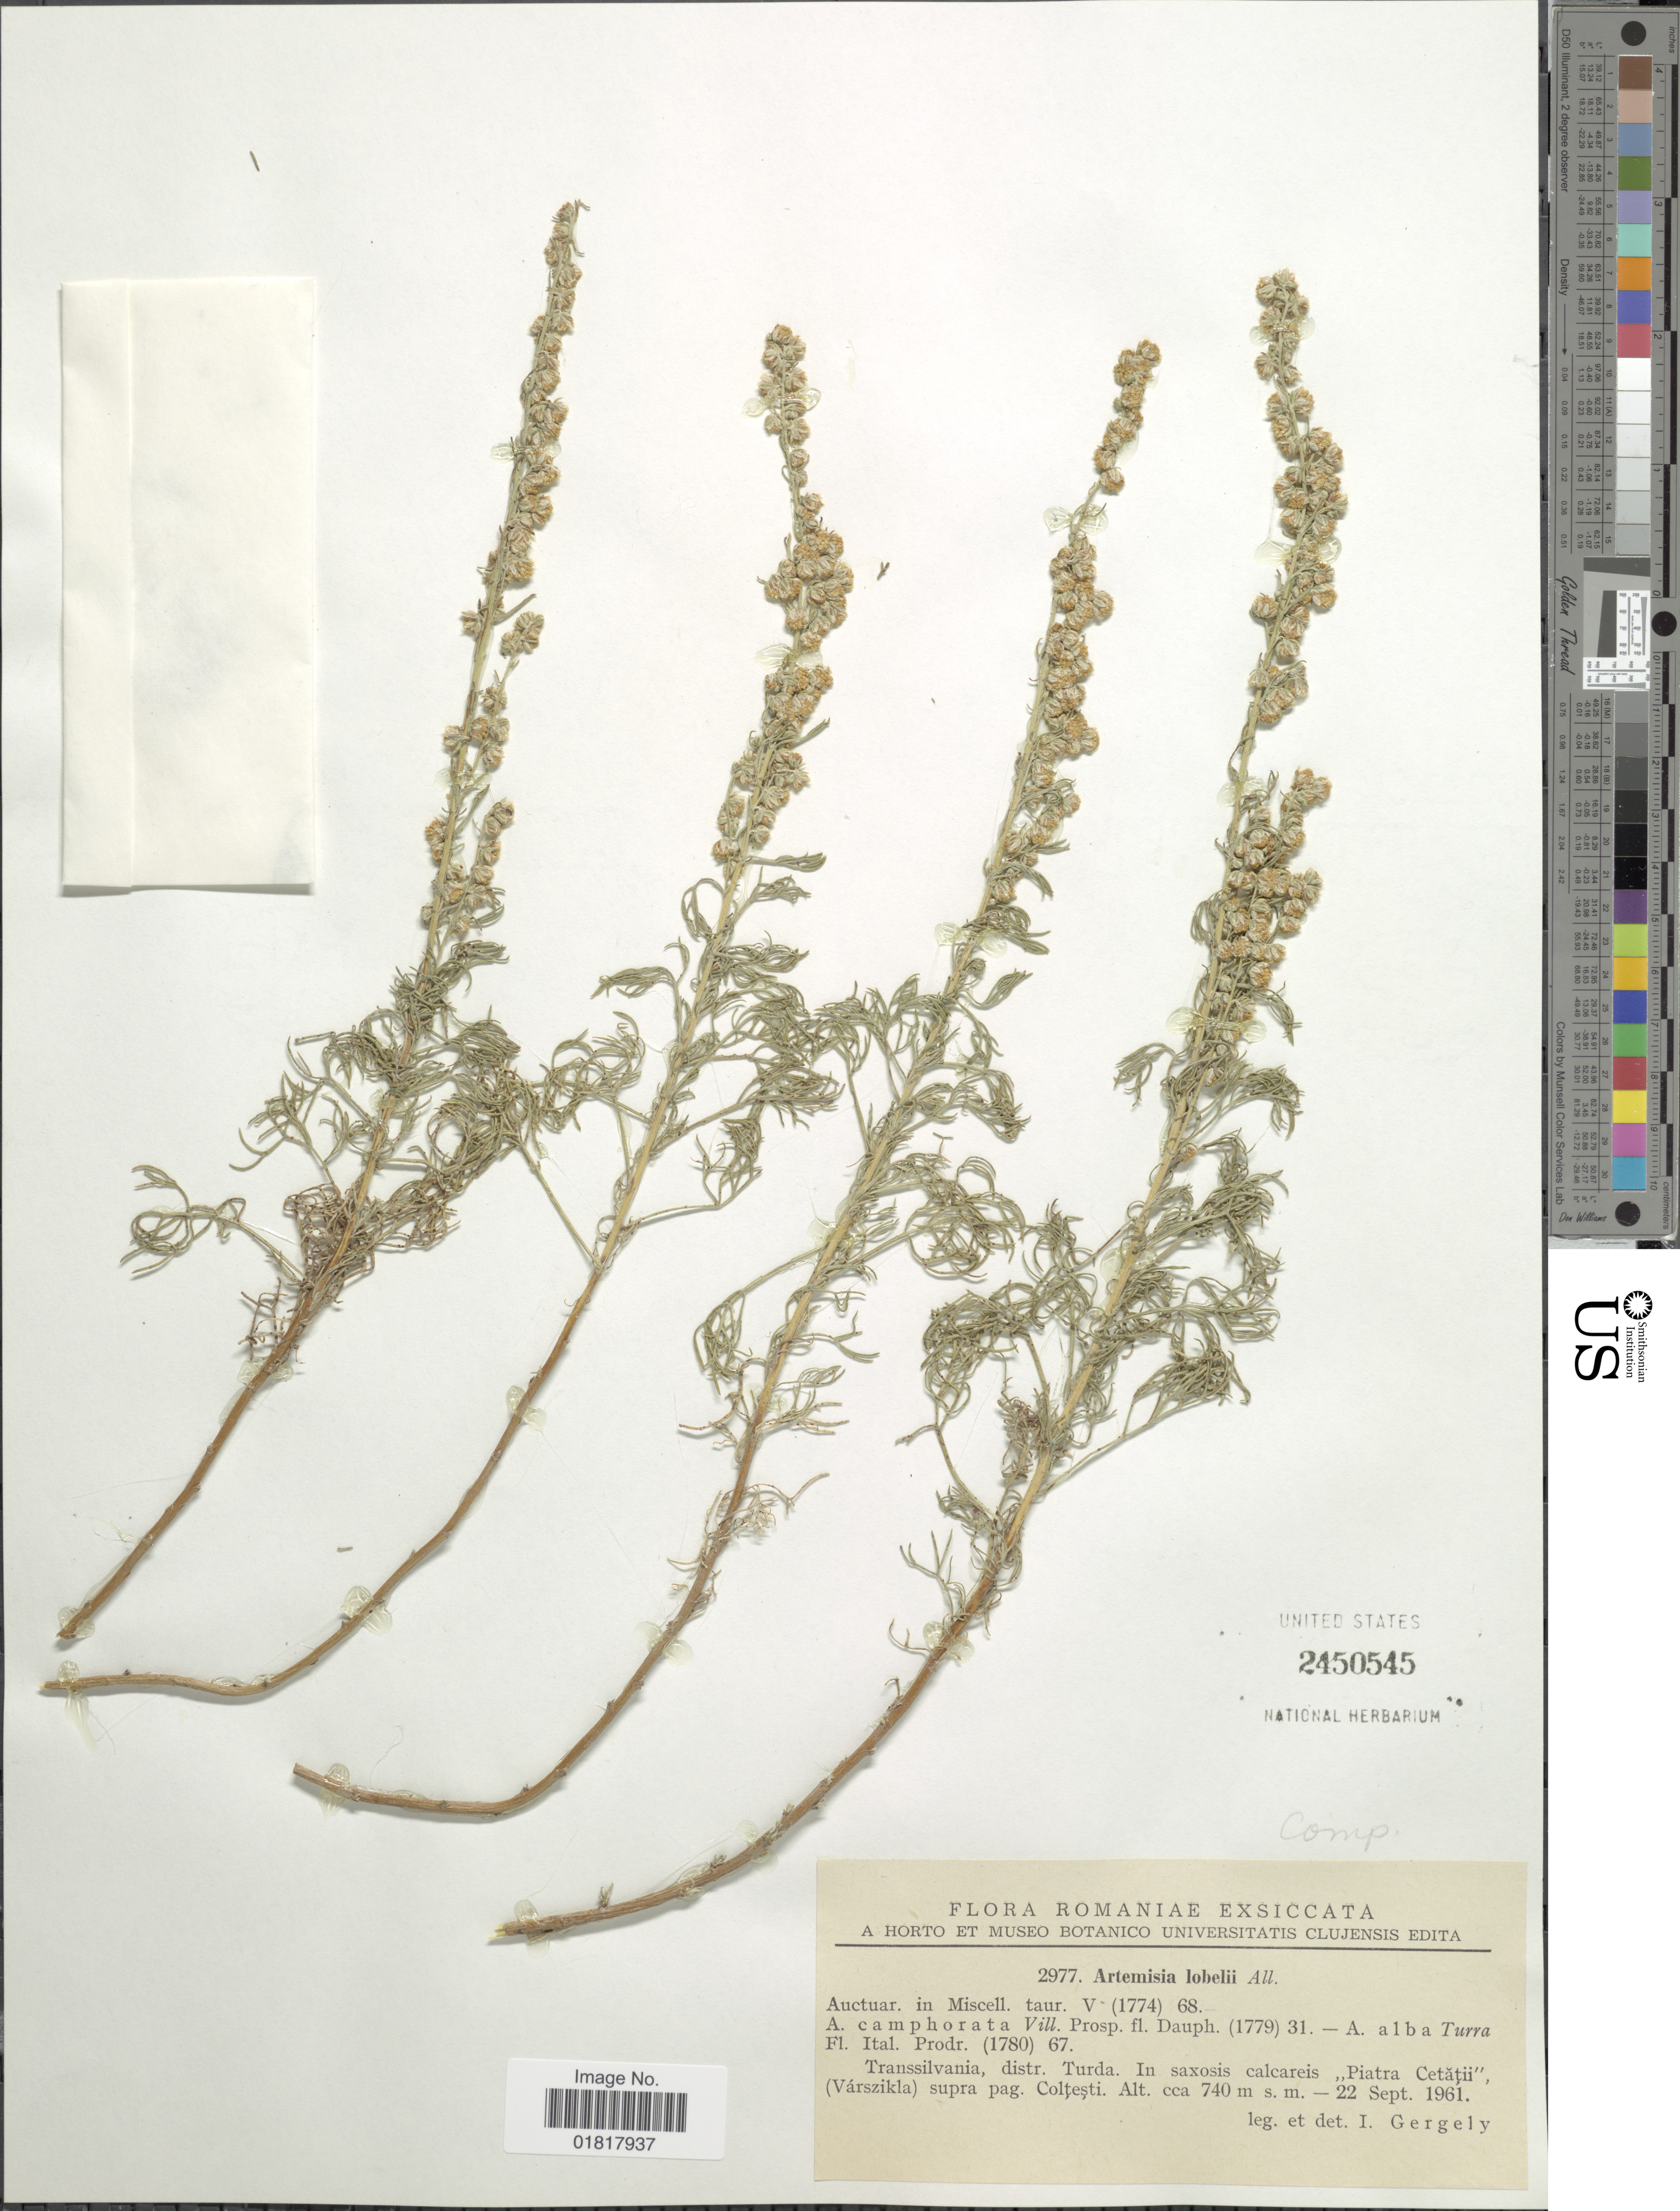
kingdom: Plantae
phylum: Tracheophyta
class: Magnoliopsida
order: Asterales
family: Asteraceae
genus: Artemisia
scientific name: Artemisia lobelii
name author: All.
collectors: I. Gergely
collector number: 2977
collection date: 1961-09-22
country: Romania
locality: Transsilvania, distr. Turda, in saxosis calcreis "Piatra Cetatii", (várszikla) supra pag. Coltesti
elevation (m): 740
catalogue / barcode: US 2450545